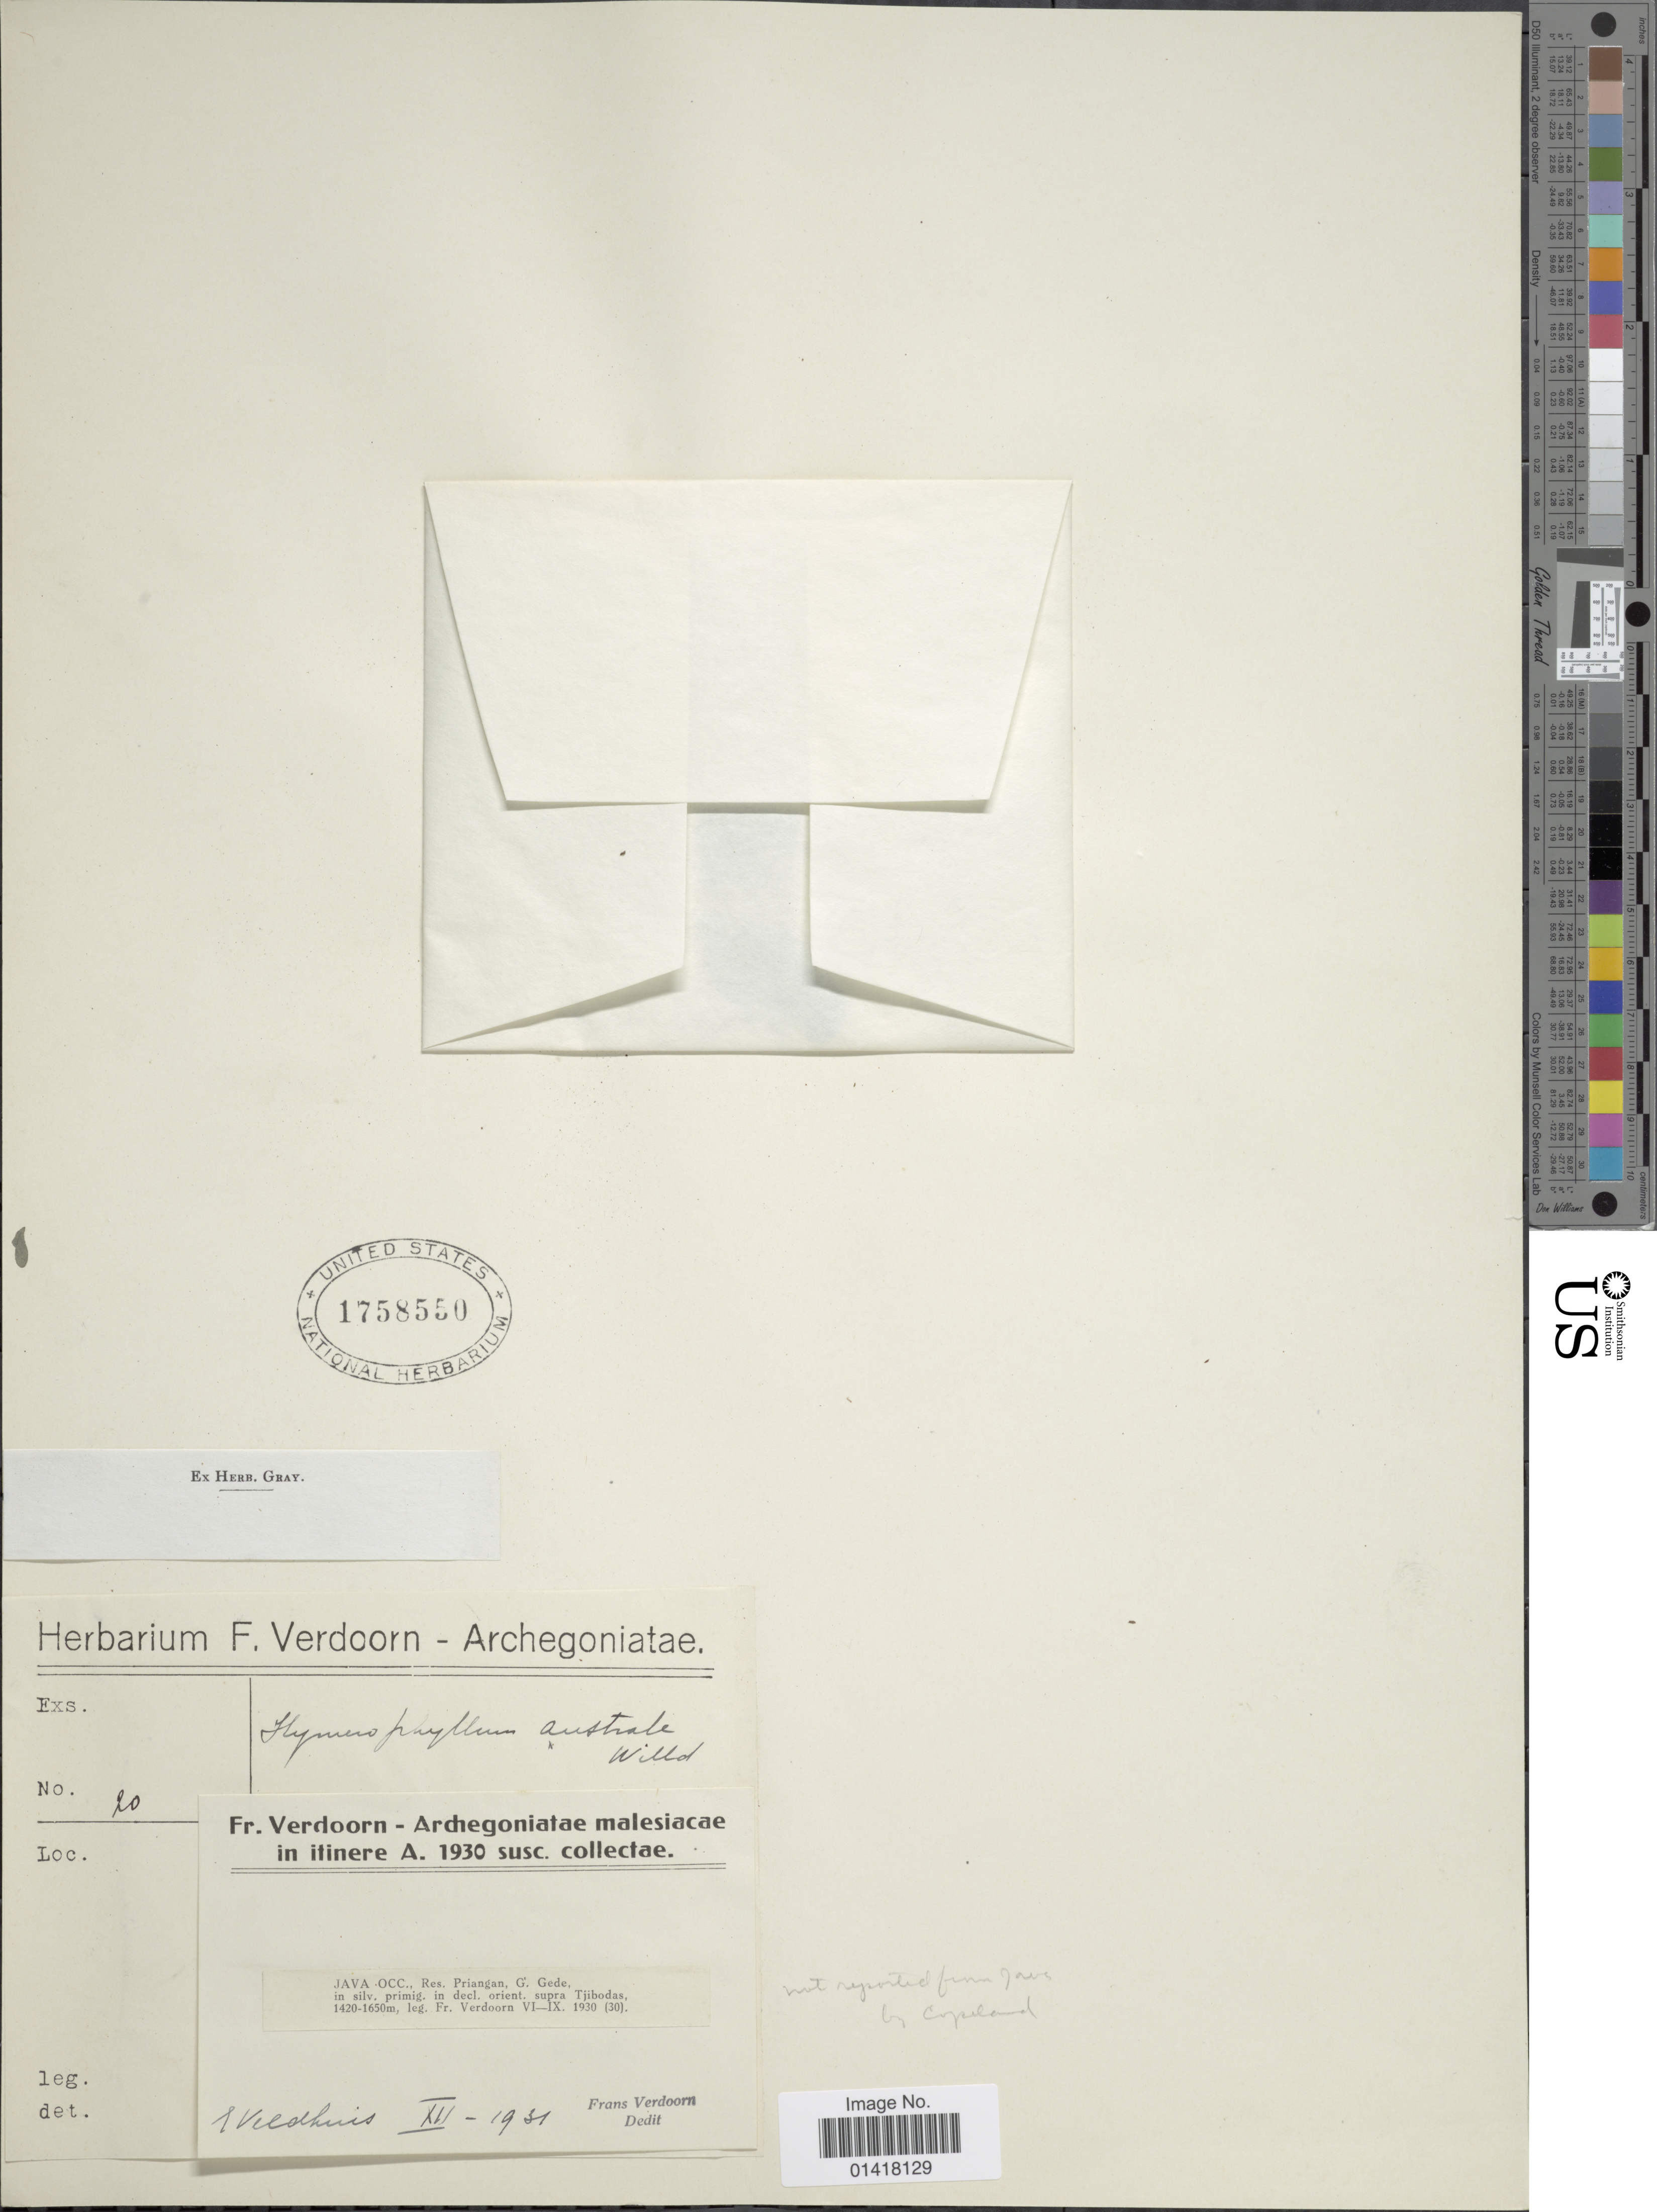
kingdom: Plantae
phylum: Tracheophyta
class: Polypodiopsida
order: Hymenophyllales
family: Hymenophyllaceae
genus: Hymenophyllum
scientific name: Hymenophyllum australe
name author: Willd.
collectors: F. Verdoorn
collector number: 20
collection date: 1931-12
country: Indonesia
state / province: Java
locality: Priangan G. Gedeh, in silv. primig in deel orient, supra Tjibodas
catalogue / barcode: US 1758550